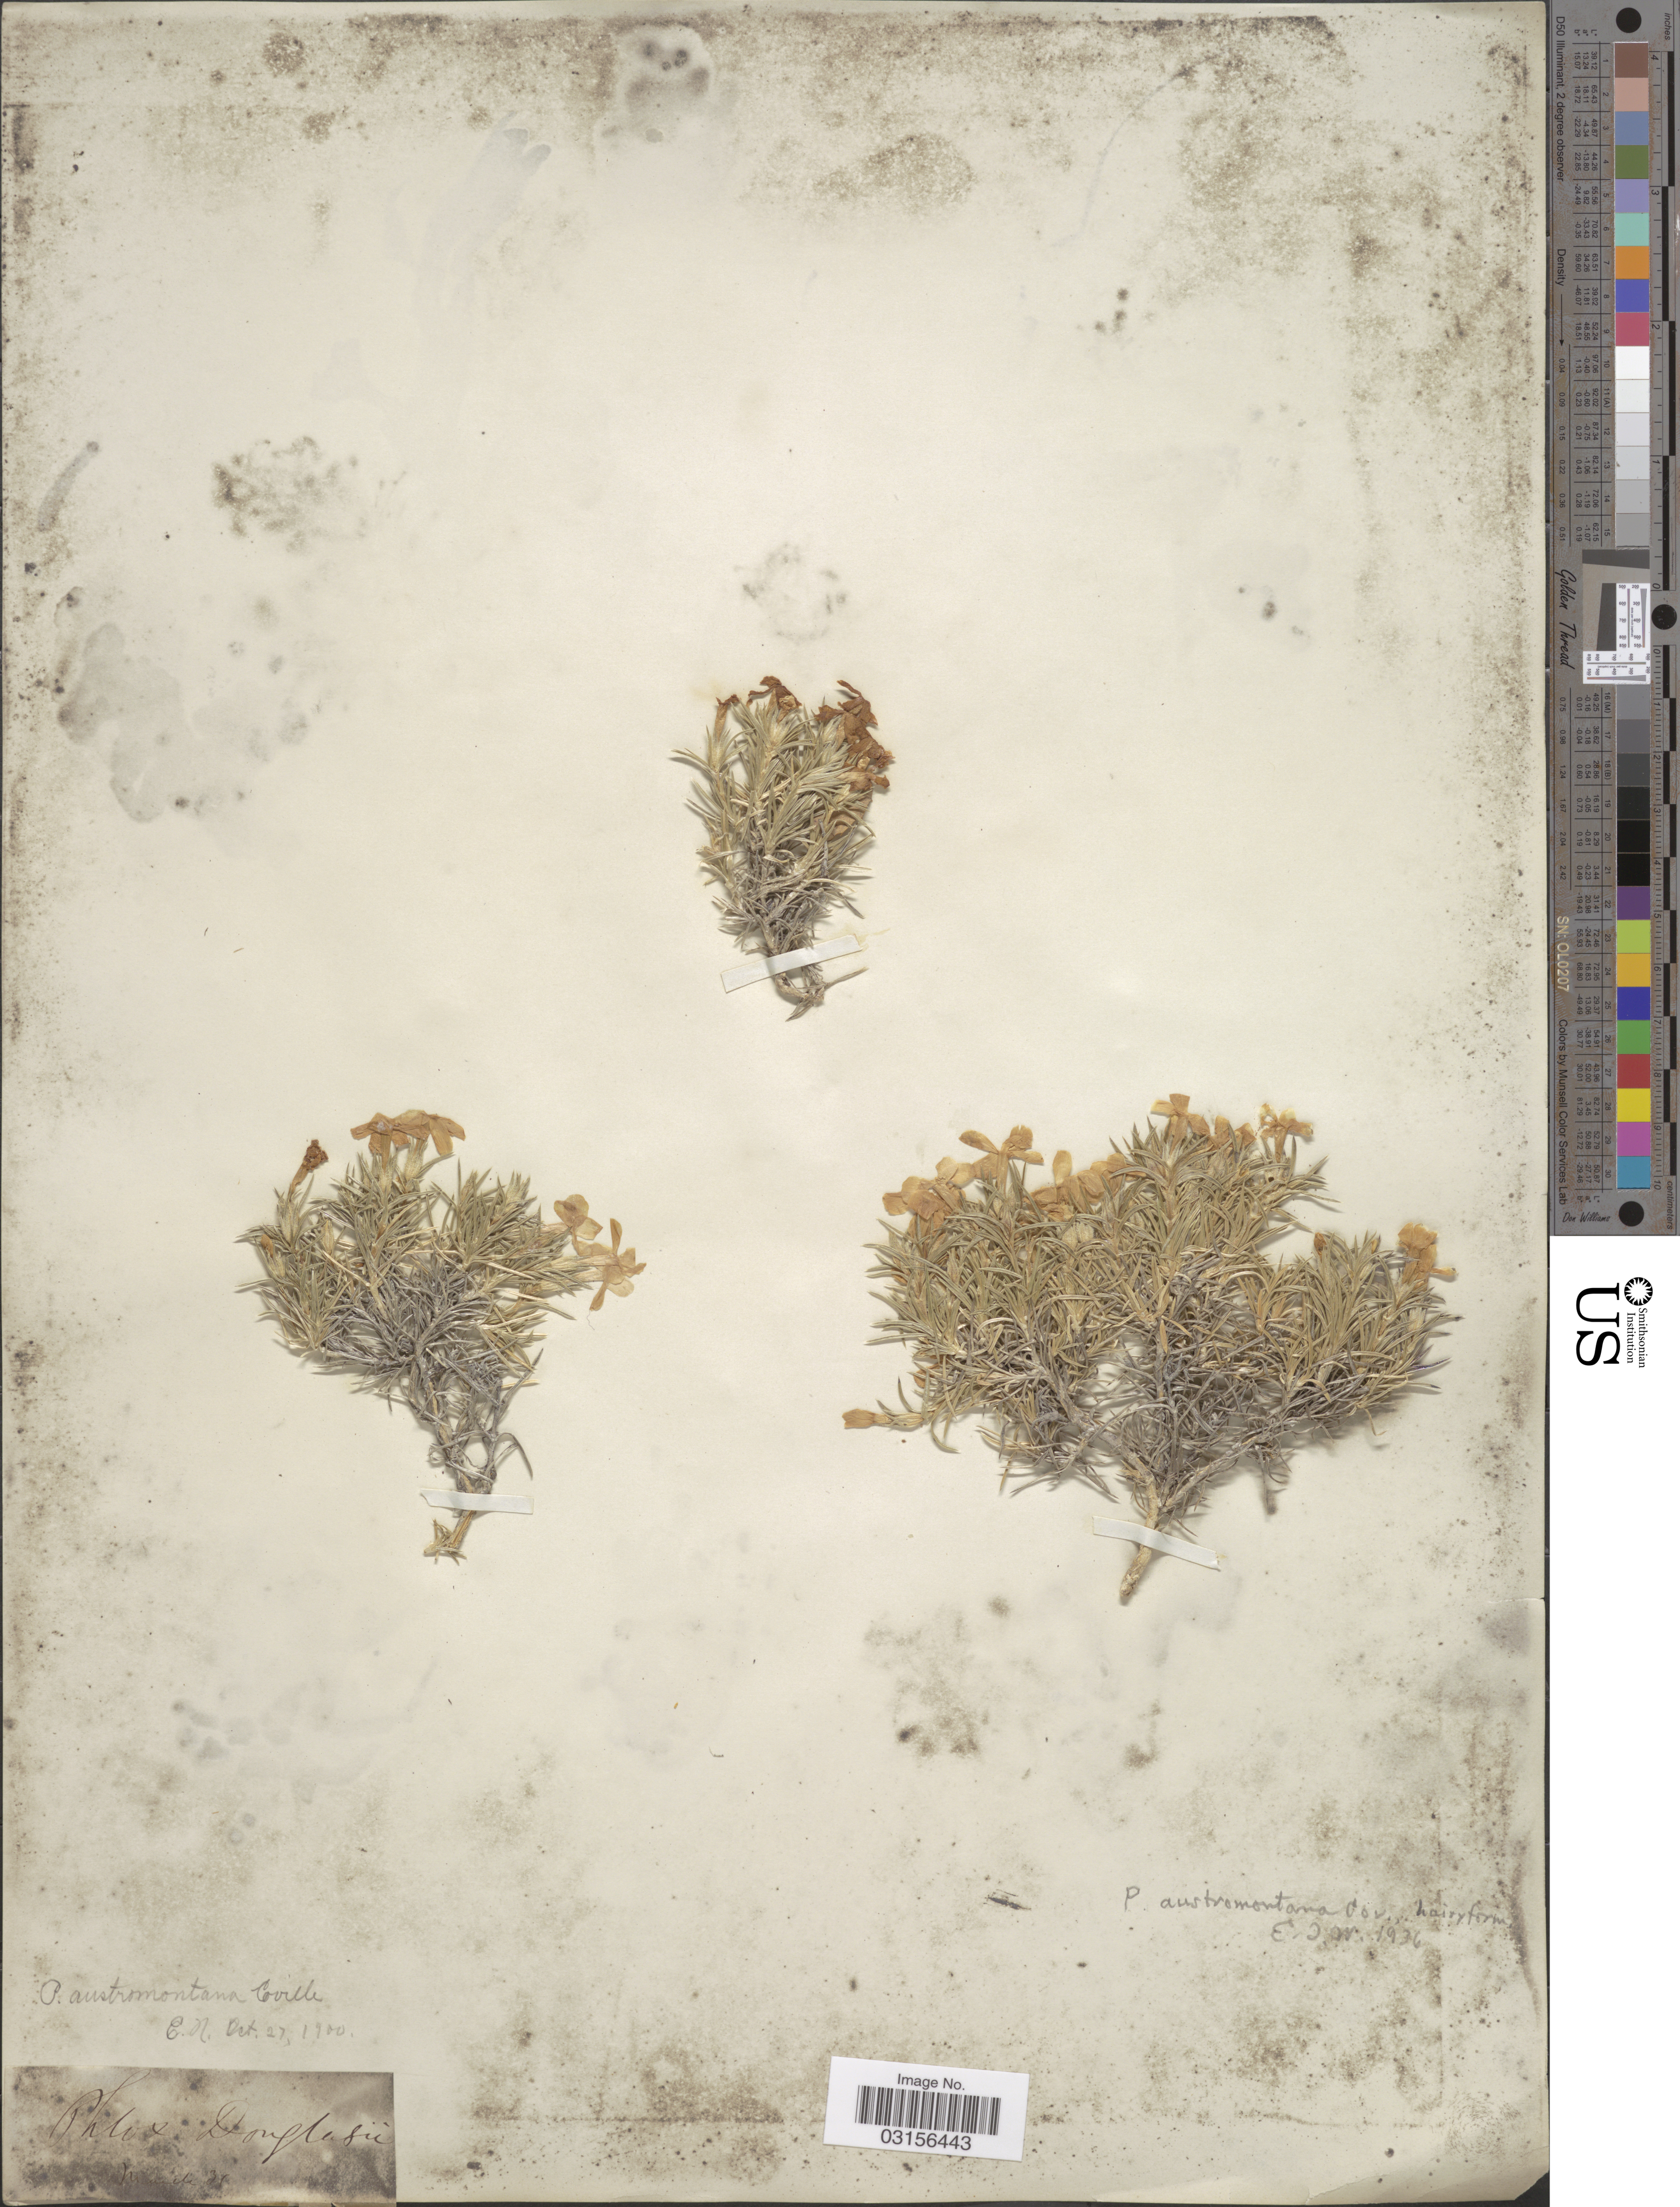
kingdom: Plantae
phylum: Tracheophyta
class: Magnoliopsida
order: Ericales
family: Polemoniaceae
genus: Phlox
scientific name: Phlox austromontana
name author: Coville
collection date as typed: Transcribed d/m/y: /3/31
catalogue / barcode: US 103096